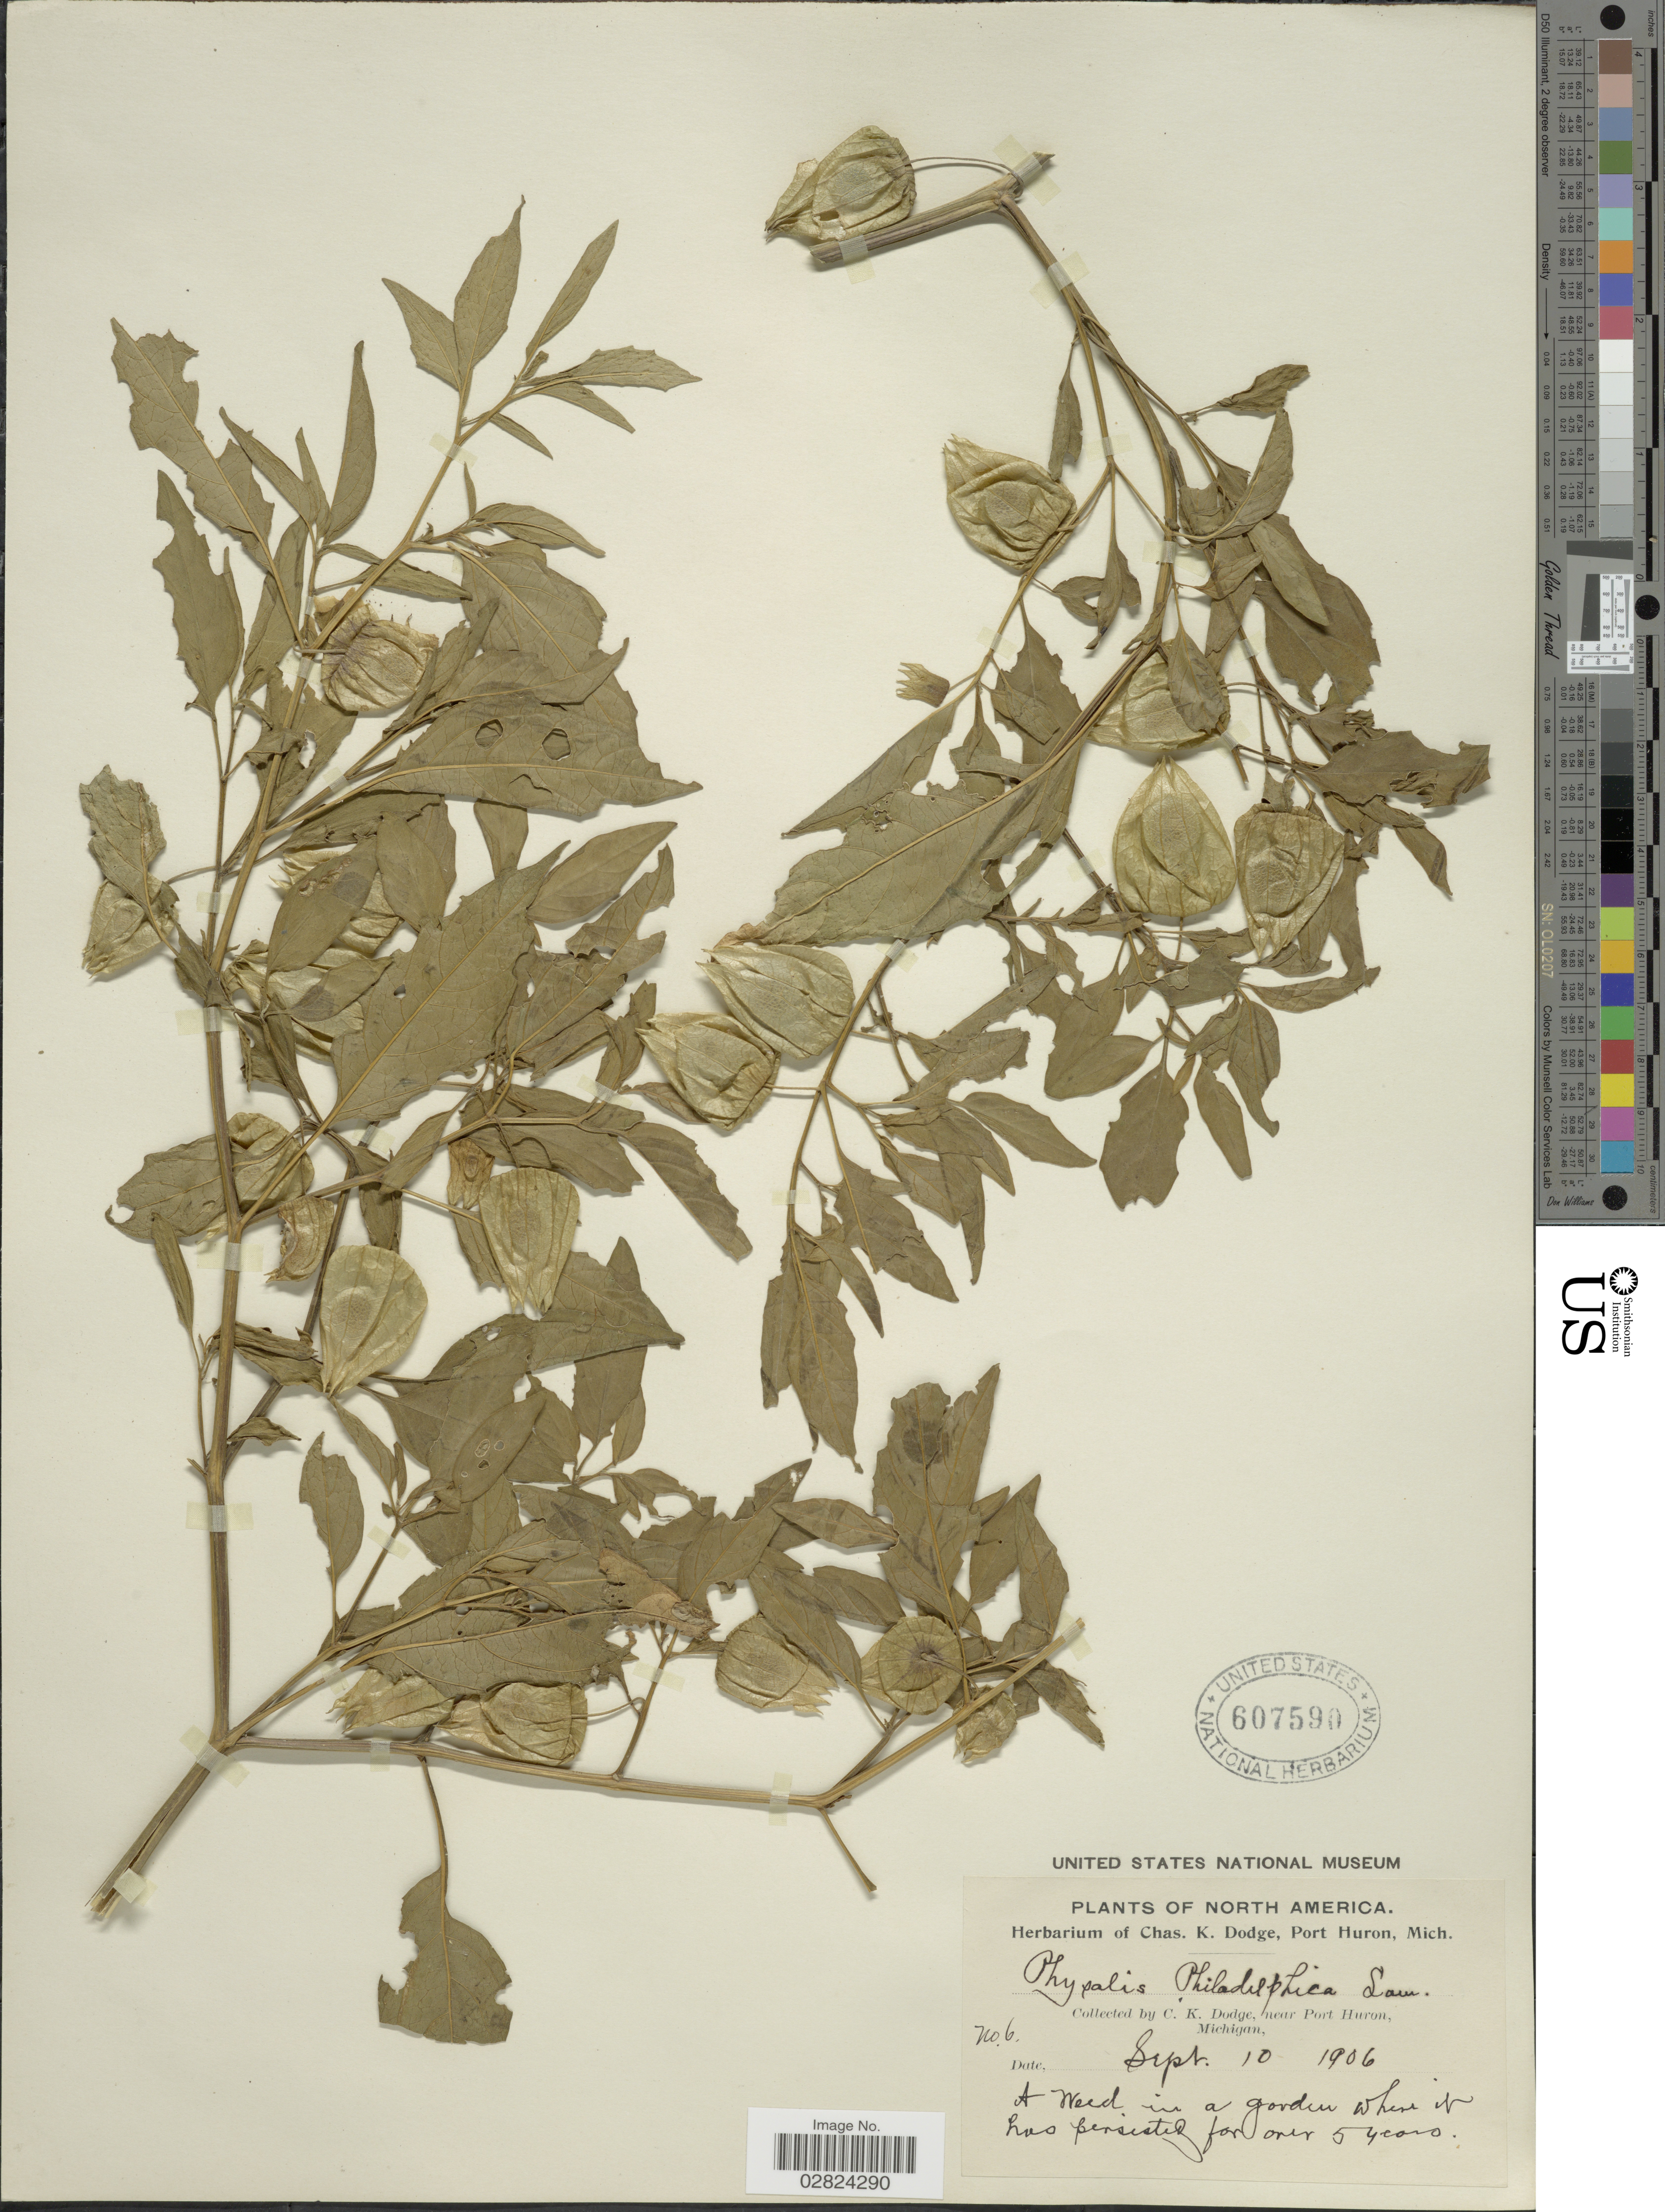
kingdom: Plantae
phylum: Tracheophyta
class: Magnoliopsida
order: Solanales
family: Solanaceae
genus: Physalis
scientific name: Physalis subglabrata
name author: Mack. & Bush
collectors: C. Dodge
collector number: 6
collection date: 1906-09-10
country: United States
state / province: Michigan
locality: Near Port Huron.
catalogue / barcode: US 607590